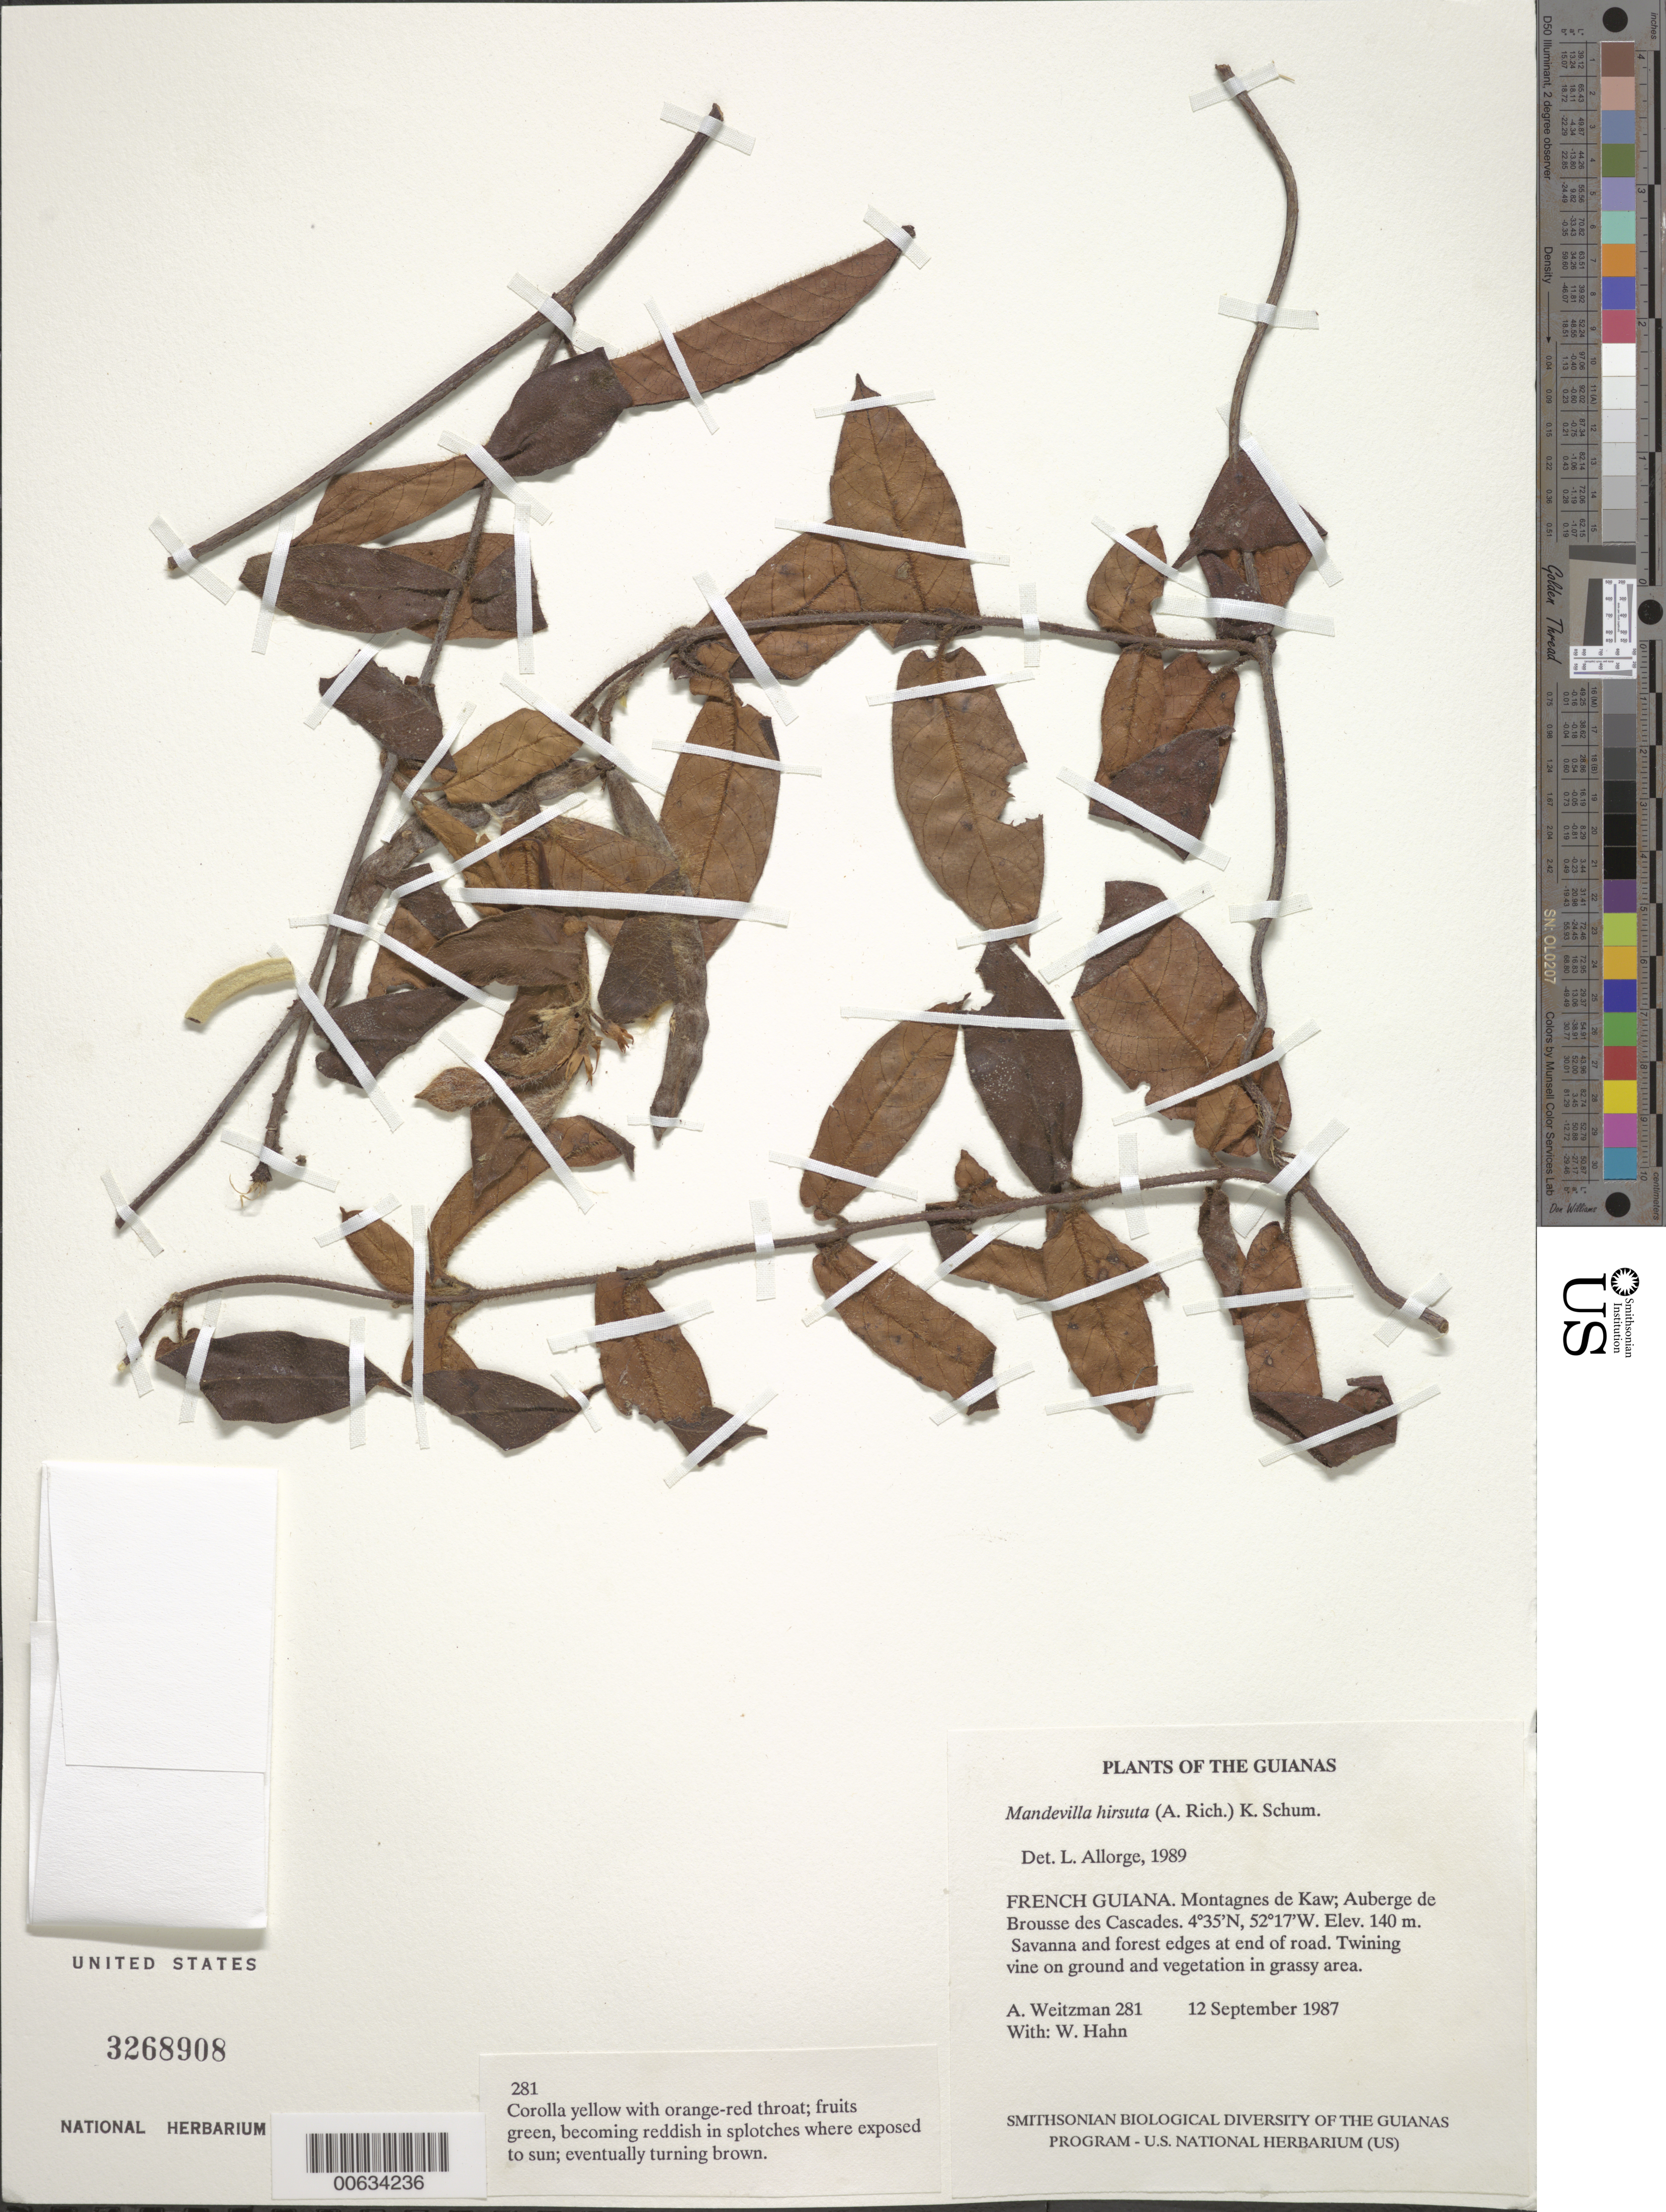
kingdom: Plantae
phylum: Tracheophyta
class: Magnoliopsida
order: Gentianales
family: Apocynaceae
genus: Mandevilla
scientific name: Mandevilla hirsuta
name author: (Rich.) K. Schum.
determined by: Allorge, L.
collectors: A. L. Weitzman & W. Hahn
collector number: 281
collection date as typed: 12 September 1987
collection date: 1987-09-12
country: French Guiana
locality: Montagnes de Kaw; Auberge de Brousse des Cascades. At end of road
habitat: Savanna and forest edges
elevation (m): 140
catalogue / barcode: US 3268908